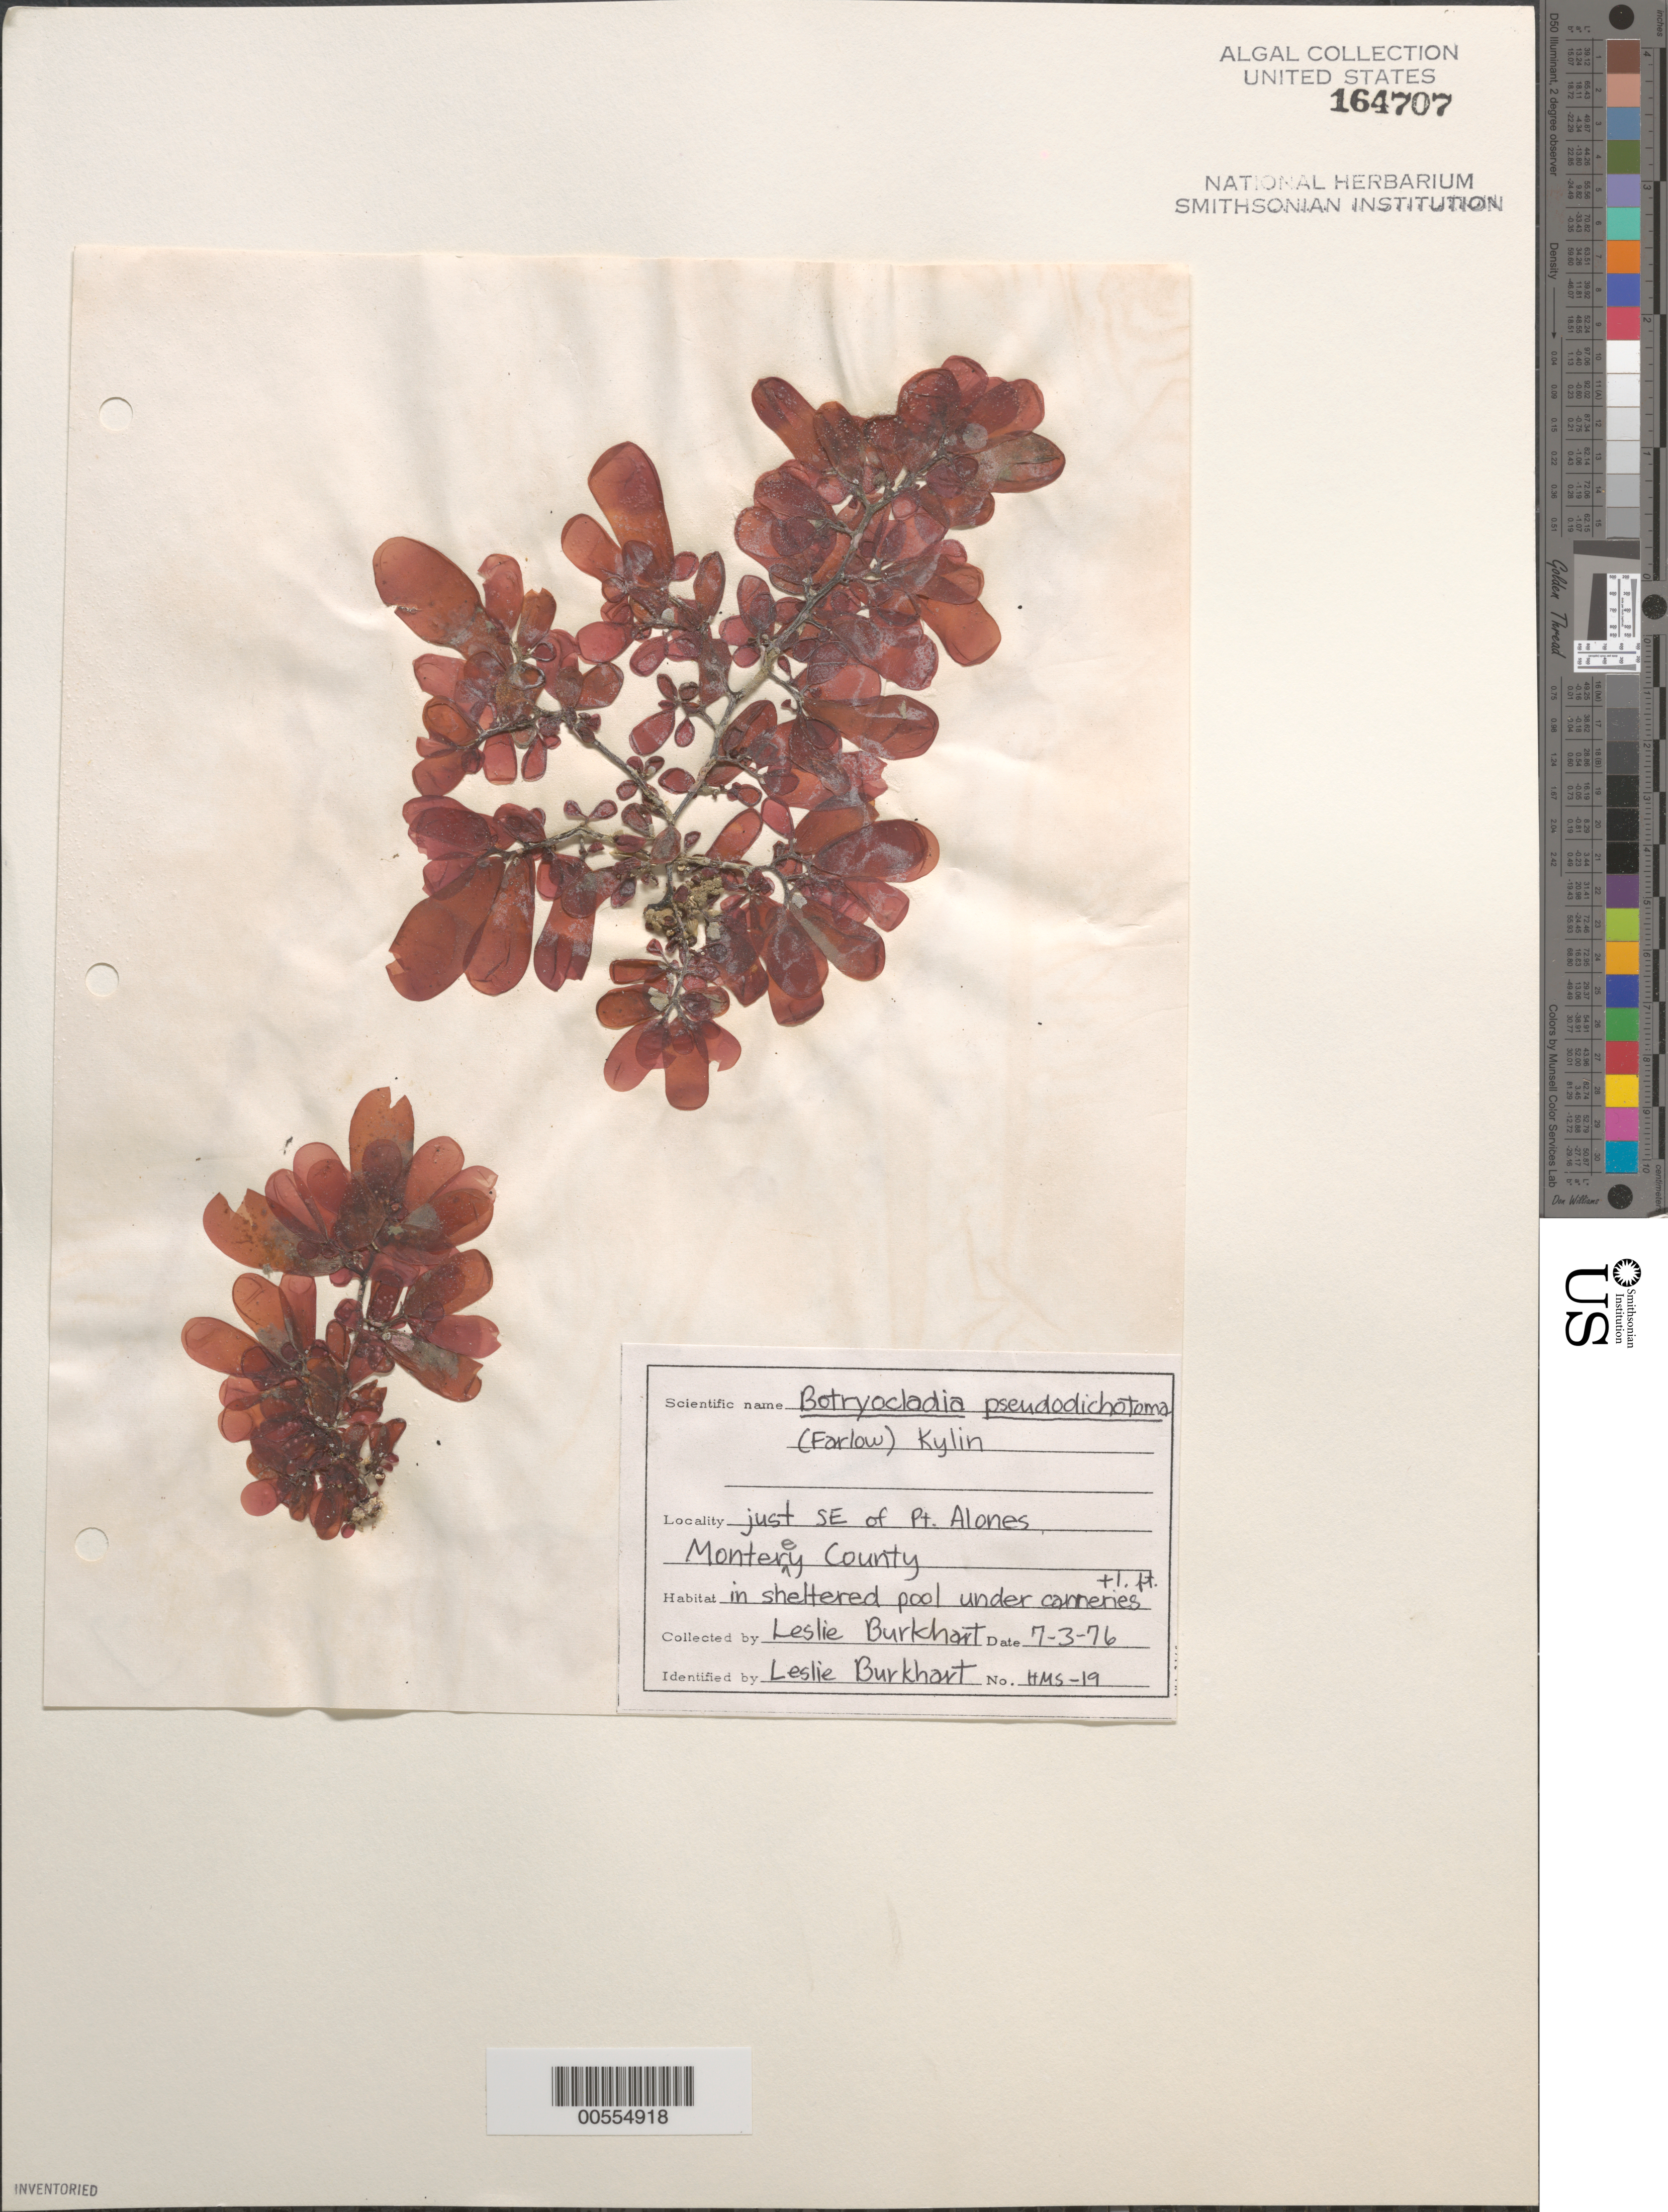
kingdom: Plantae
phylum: Rhodophyta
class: Florideophyceae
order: Rhodymeniales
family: Rhodymeniaceae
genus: Botryocladia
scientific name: Botryocladia pseudodichotoma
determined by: Burkhart, L.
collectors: L. Burkhart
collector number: Hms-19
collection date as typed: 03 Jul 1976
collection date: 1976-07-03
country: United States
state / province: California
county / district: Monterey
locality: Just southeast of Point Alones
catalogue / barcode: US 164707